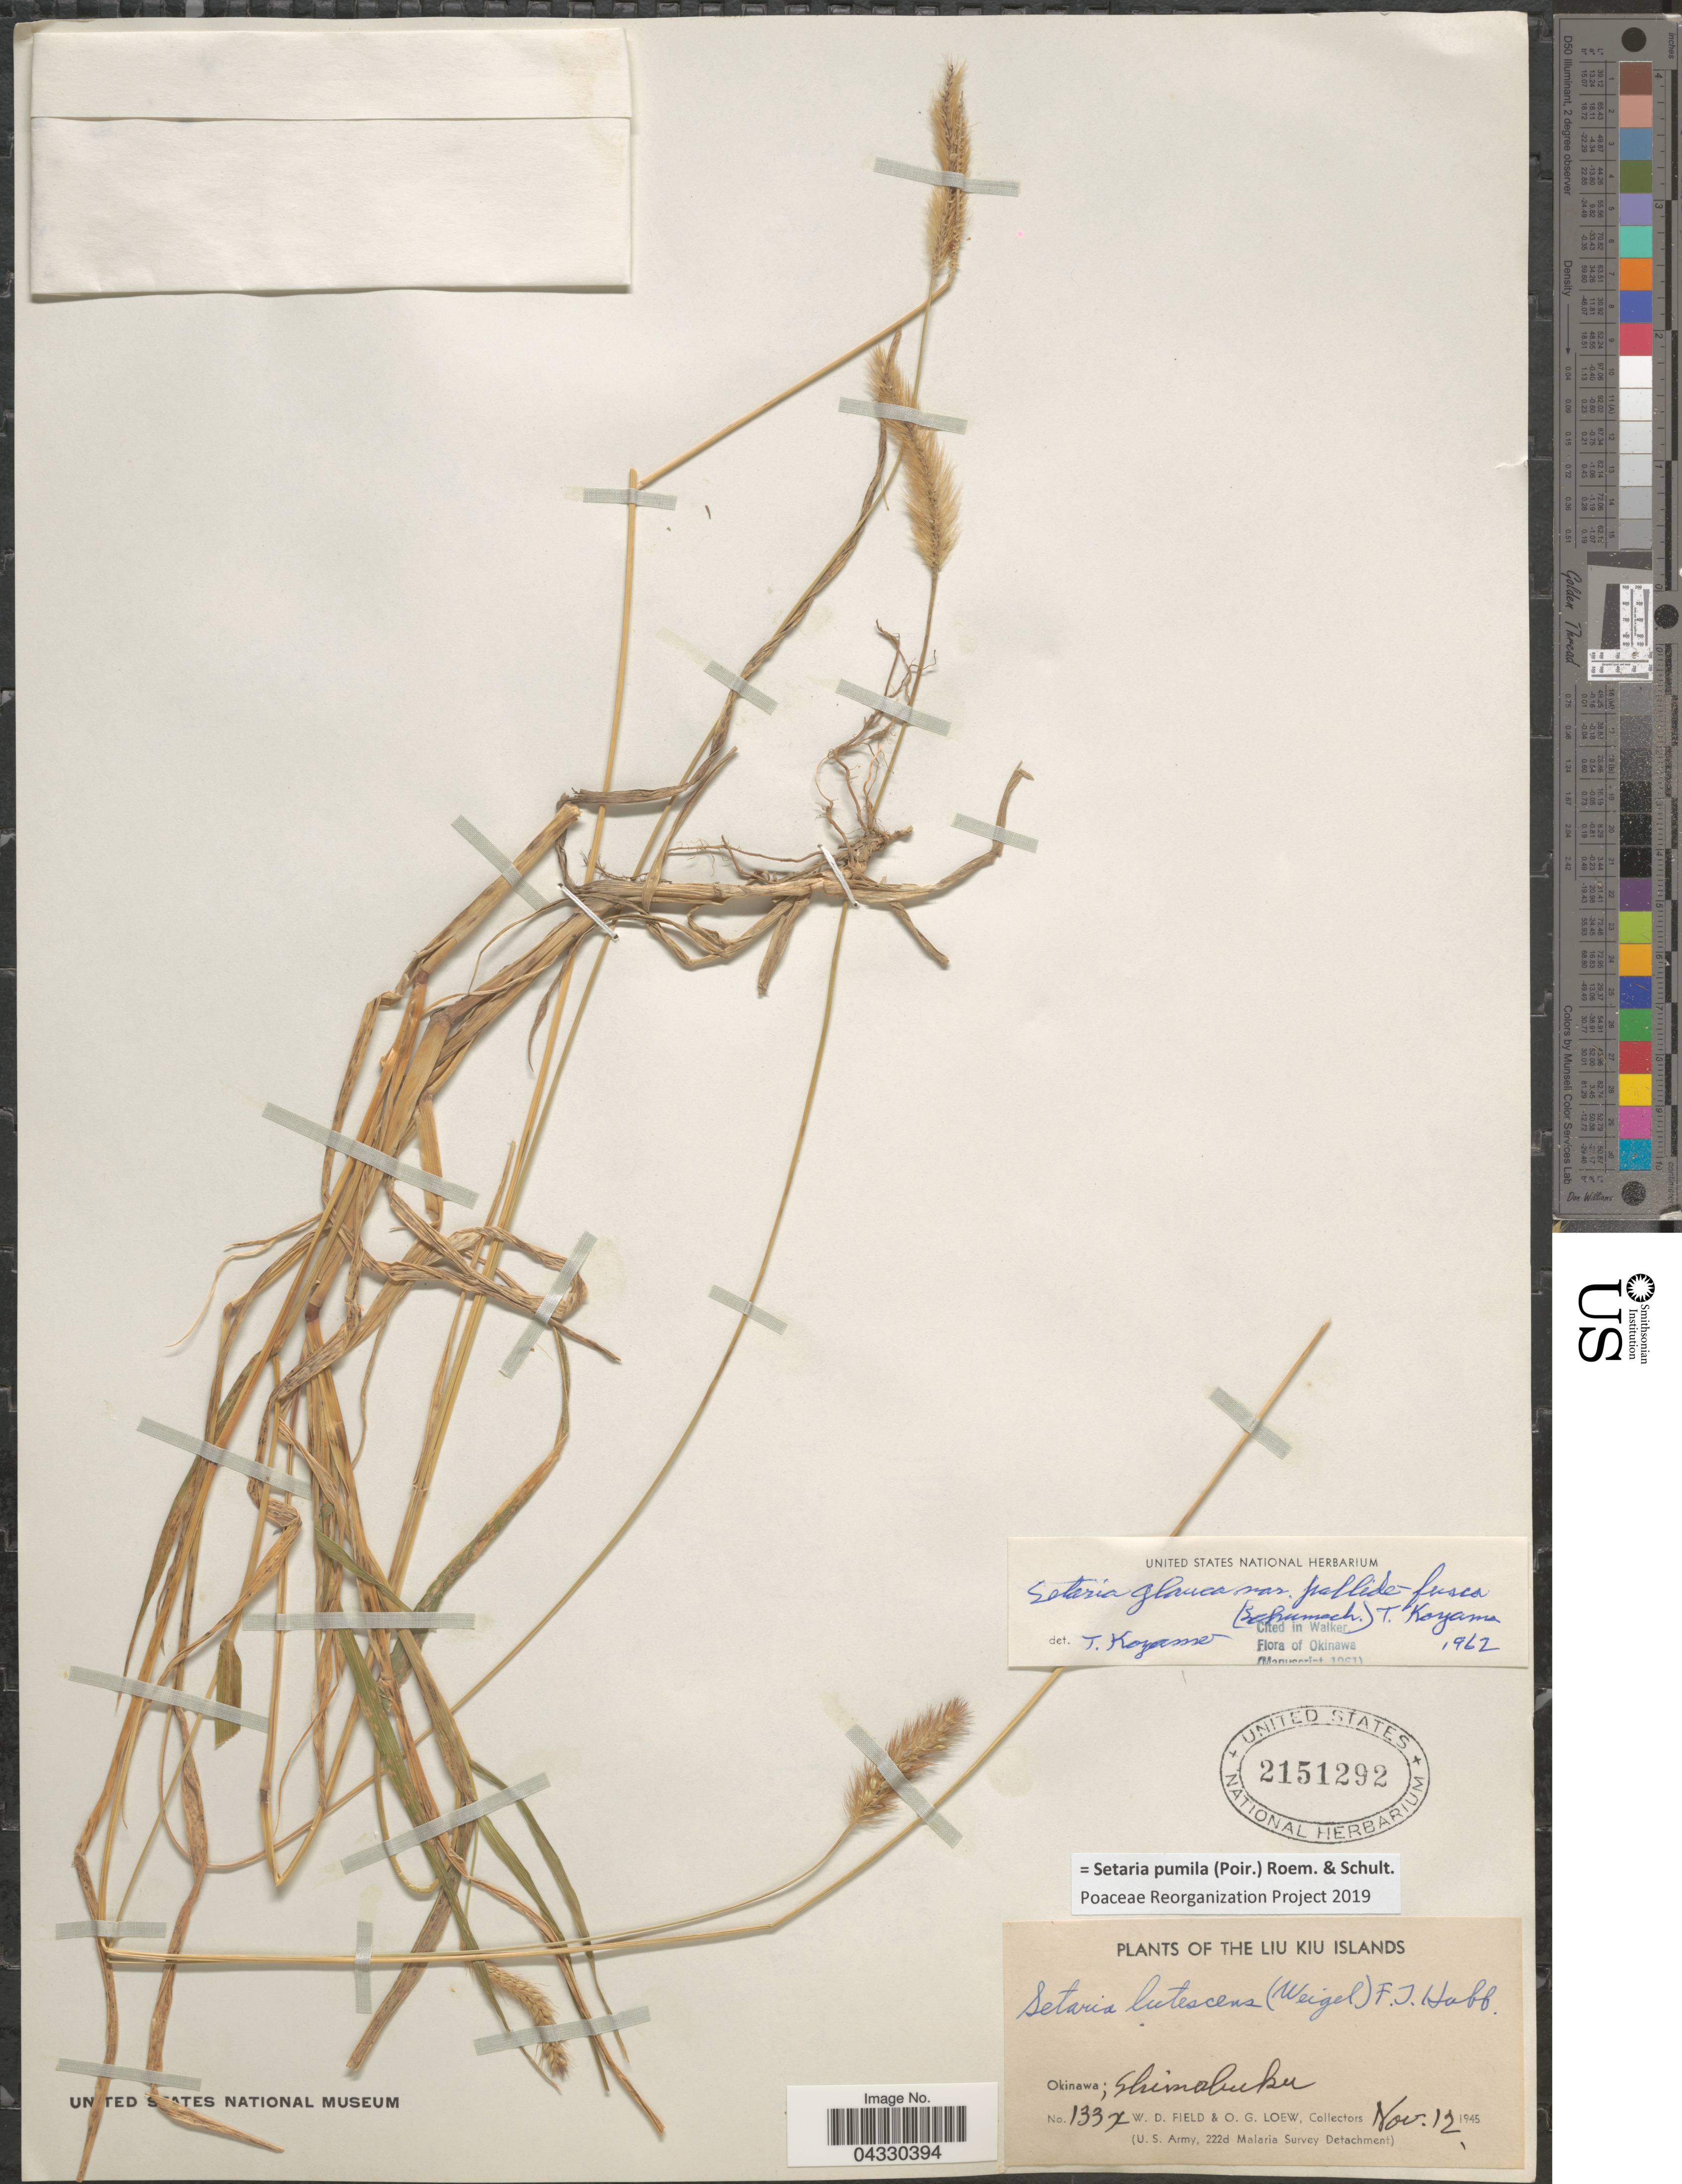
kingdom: Plantae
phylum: Tracheophyta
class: Liliopsida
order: Poales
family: Poaceae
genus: Setaria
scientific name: Setaria pumila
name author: (Poir.) Roem. & Schult.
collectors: W. D. Field & O. G. Loew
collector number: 133x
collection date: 1945-11-12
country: Japan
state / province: Okinawa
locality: The Liu Kiu Islands. Okinawa; Shimabuku. (U. S. Army, 222d Malaria Survey Detachment).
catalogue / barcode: US 2151292